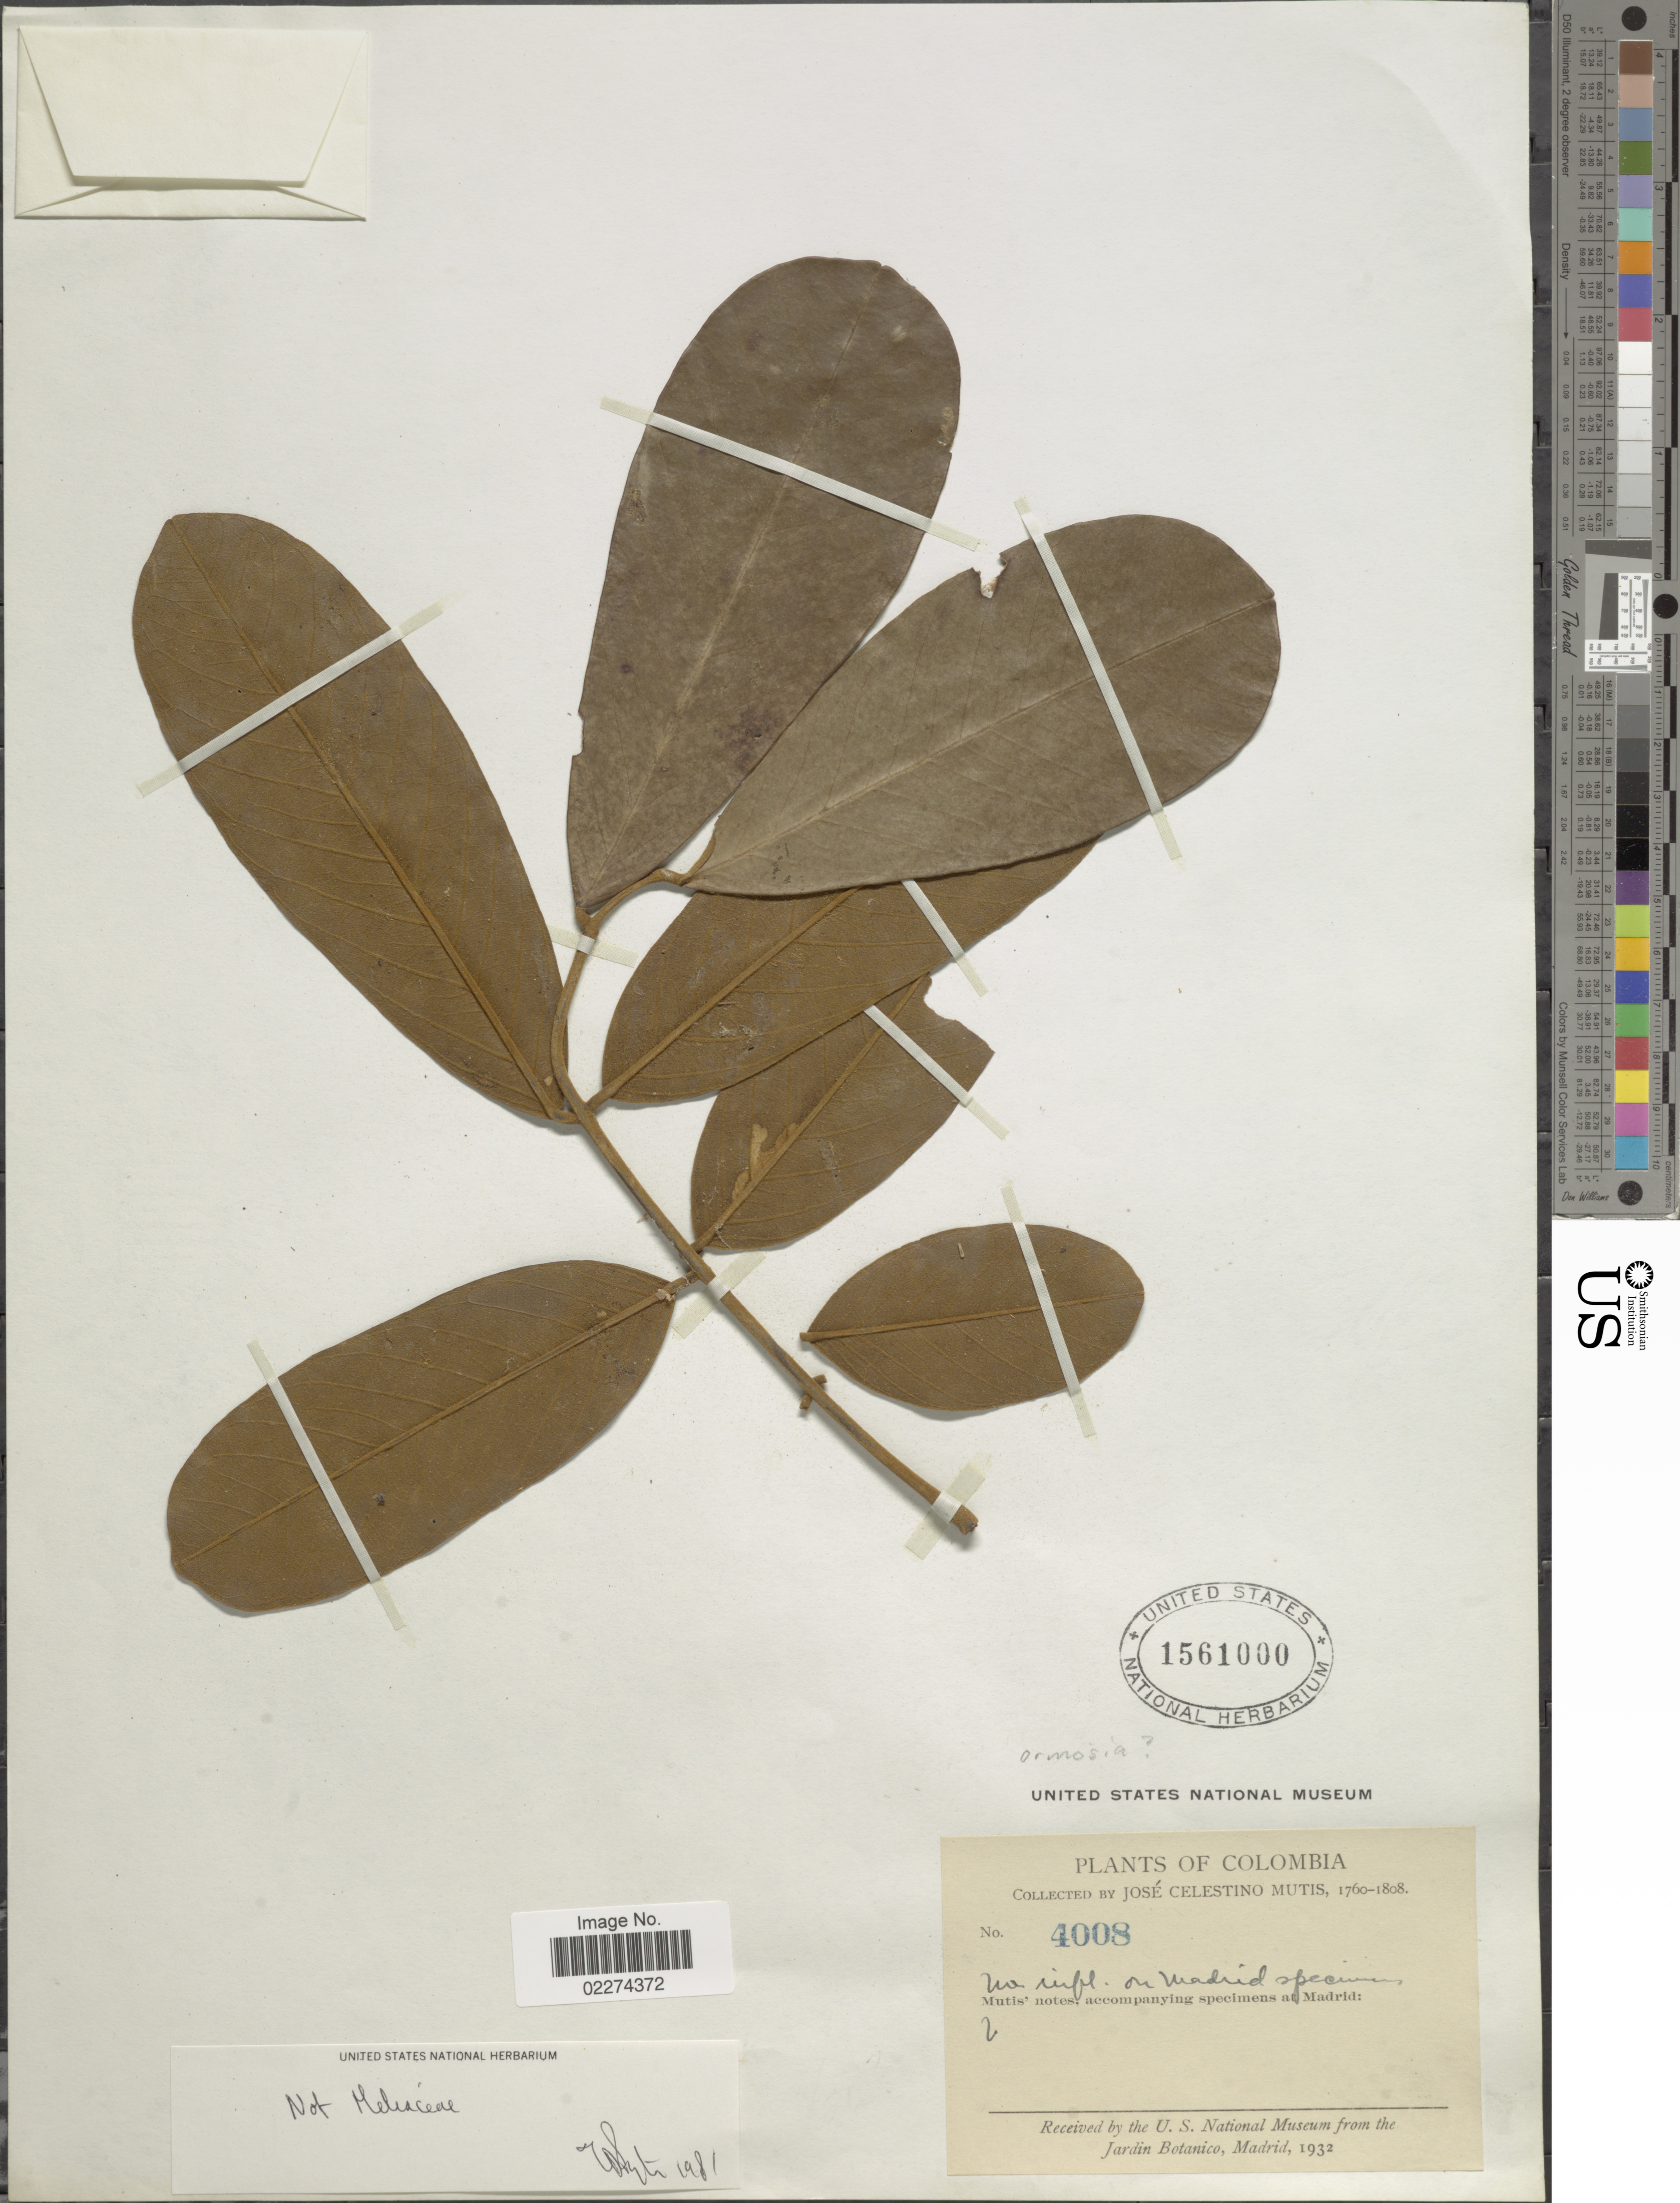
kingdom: Plantae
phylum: Tracheophyta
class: Magnoliopsida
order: Fabales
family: Fabaceae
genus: Ormosia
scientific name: Ormosia sp.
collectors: J. C. B. Mutis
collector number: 4008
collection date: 1760/1808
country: Colombia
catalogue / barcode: US 1561000